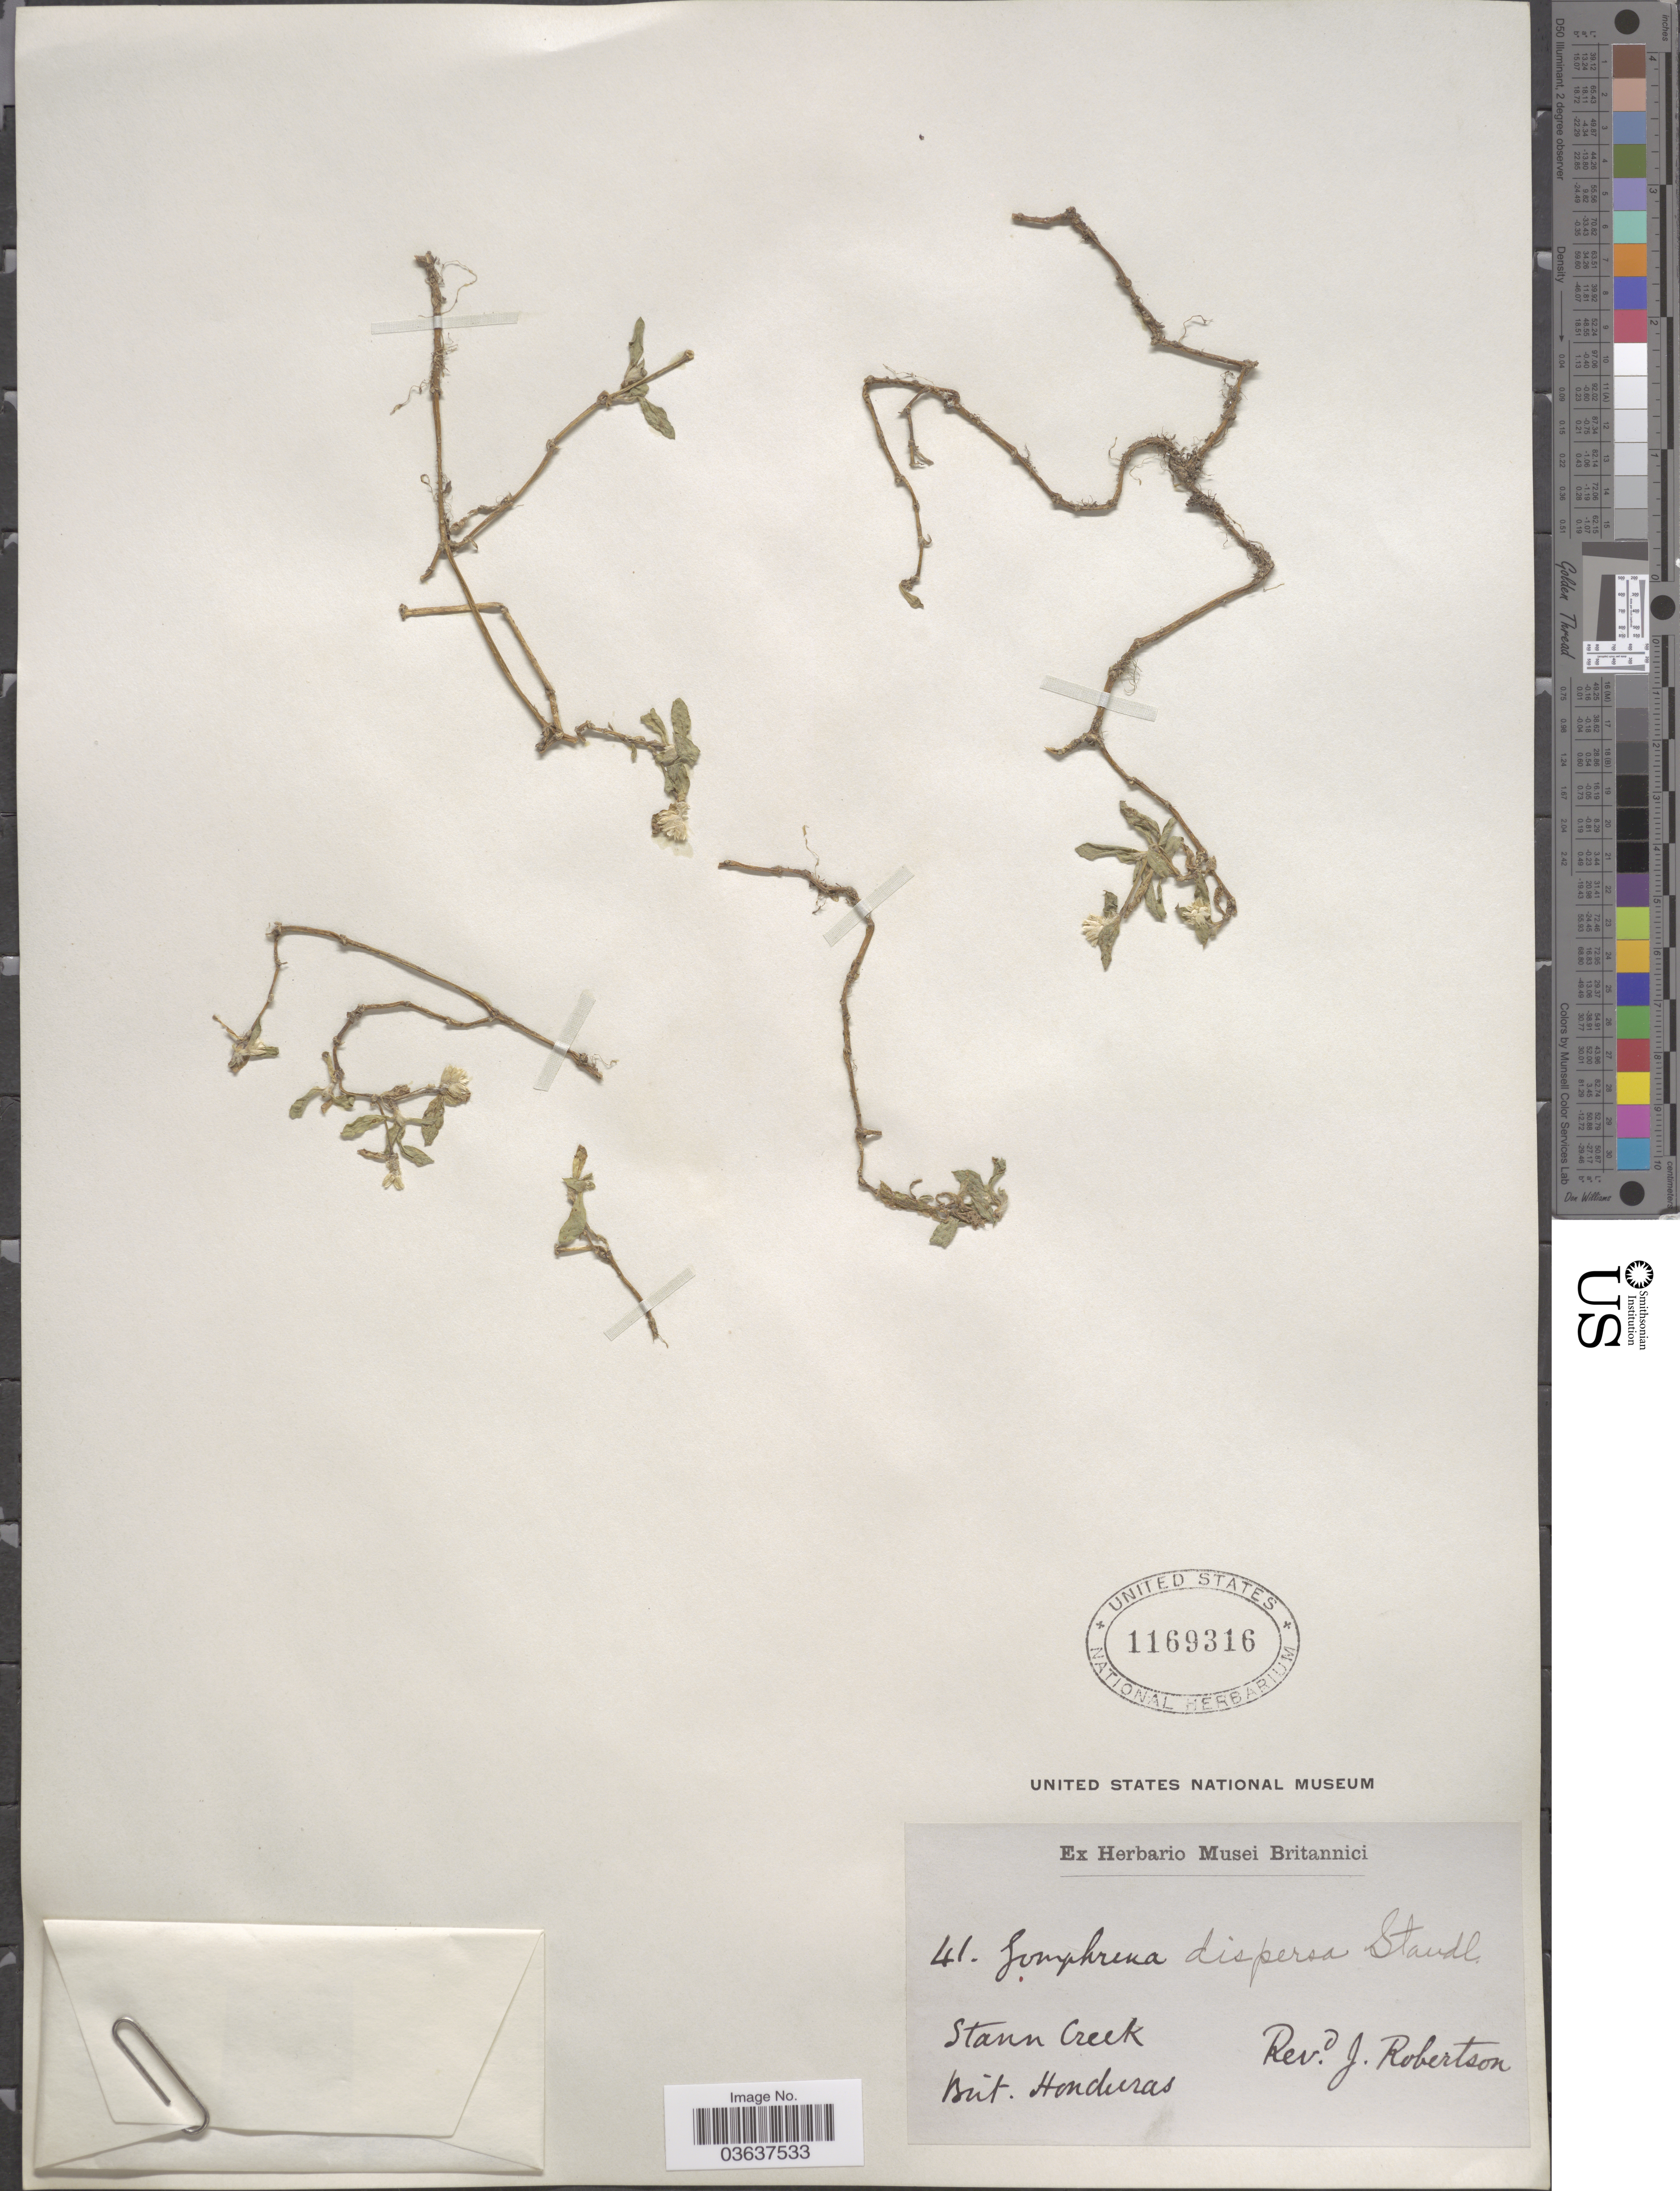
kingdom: Plantae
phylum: Tracheophyta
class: Magnoliopsida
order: Caryophyllales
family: Amaranthaceae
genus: Gomphrena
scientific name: Gomphrena dispersa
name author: Standl.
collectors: J. Robertson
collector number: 41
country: Belize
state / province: Stann Creek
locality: Brit. Honduras.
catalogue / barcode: US 1169316